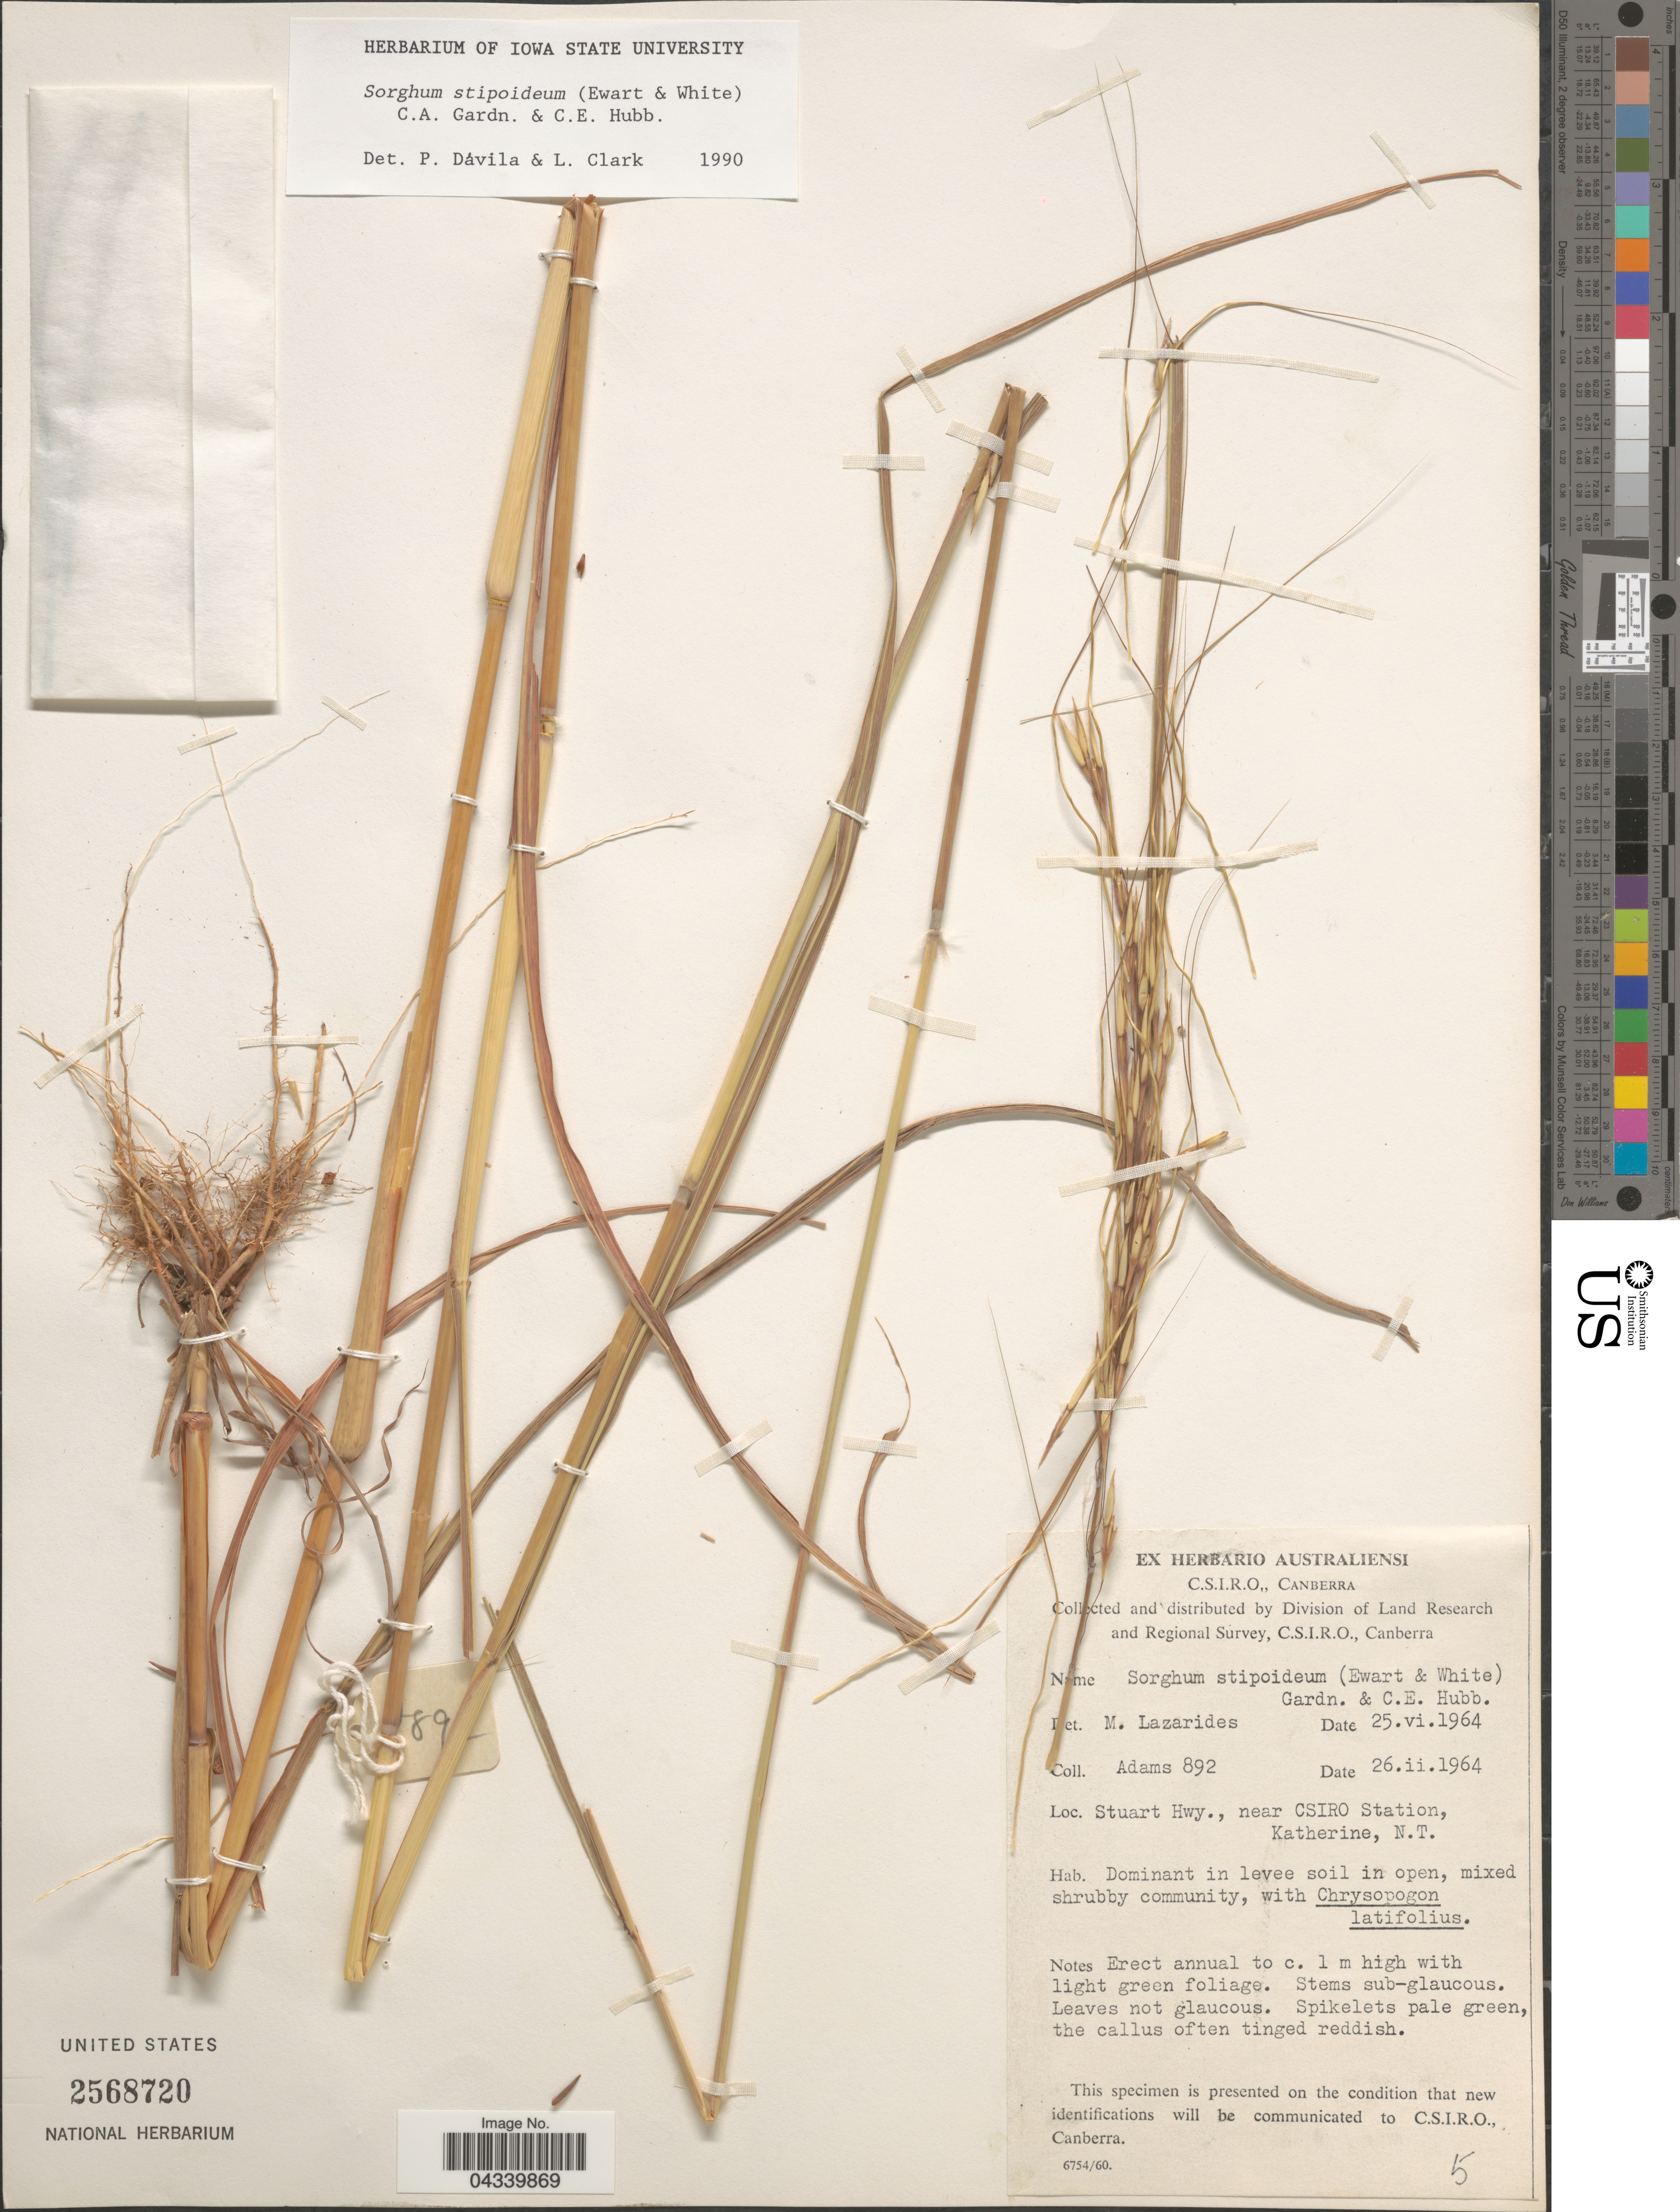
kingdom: Plantae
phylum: Tracheophyta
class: Liliopsida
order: Poales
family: Poaceae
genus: Sorghastrum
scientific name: Sorghastrum stipoides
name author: (Kunth) Nash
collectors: Adams, --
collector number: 892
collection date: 1964-02-26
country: Australia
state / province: Northern Territory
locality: Division of Land Research and Regional Survey. Stuart Hwy., near CSIRO Station, Katherine, N.T.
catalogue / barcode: US 2568720